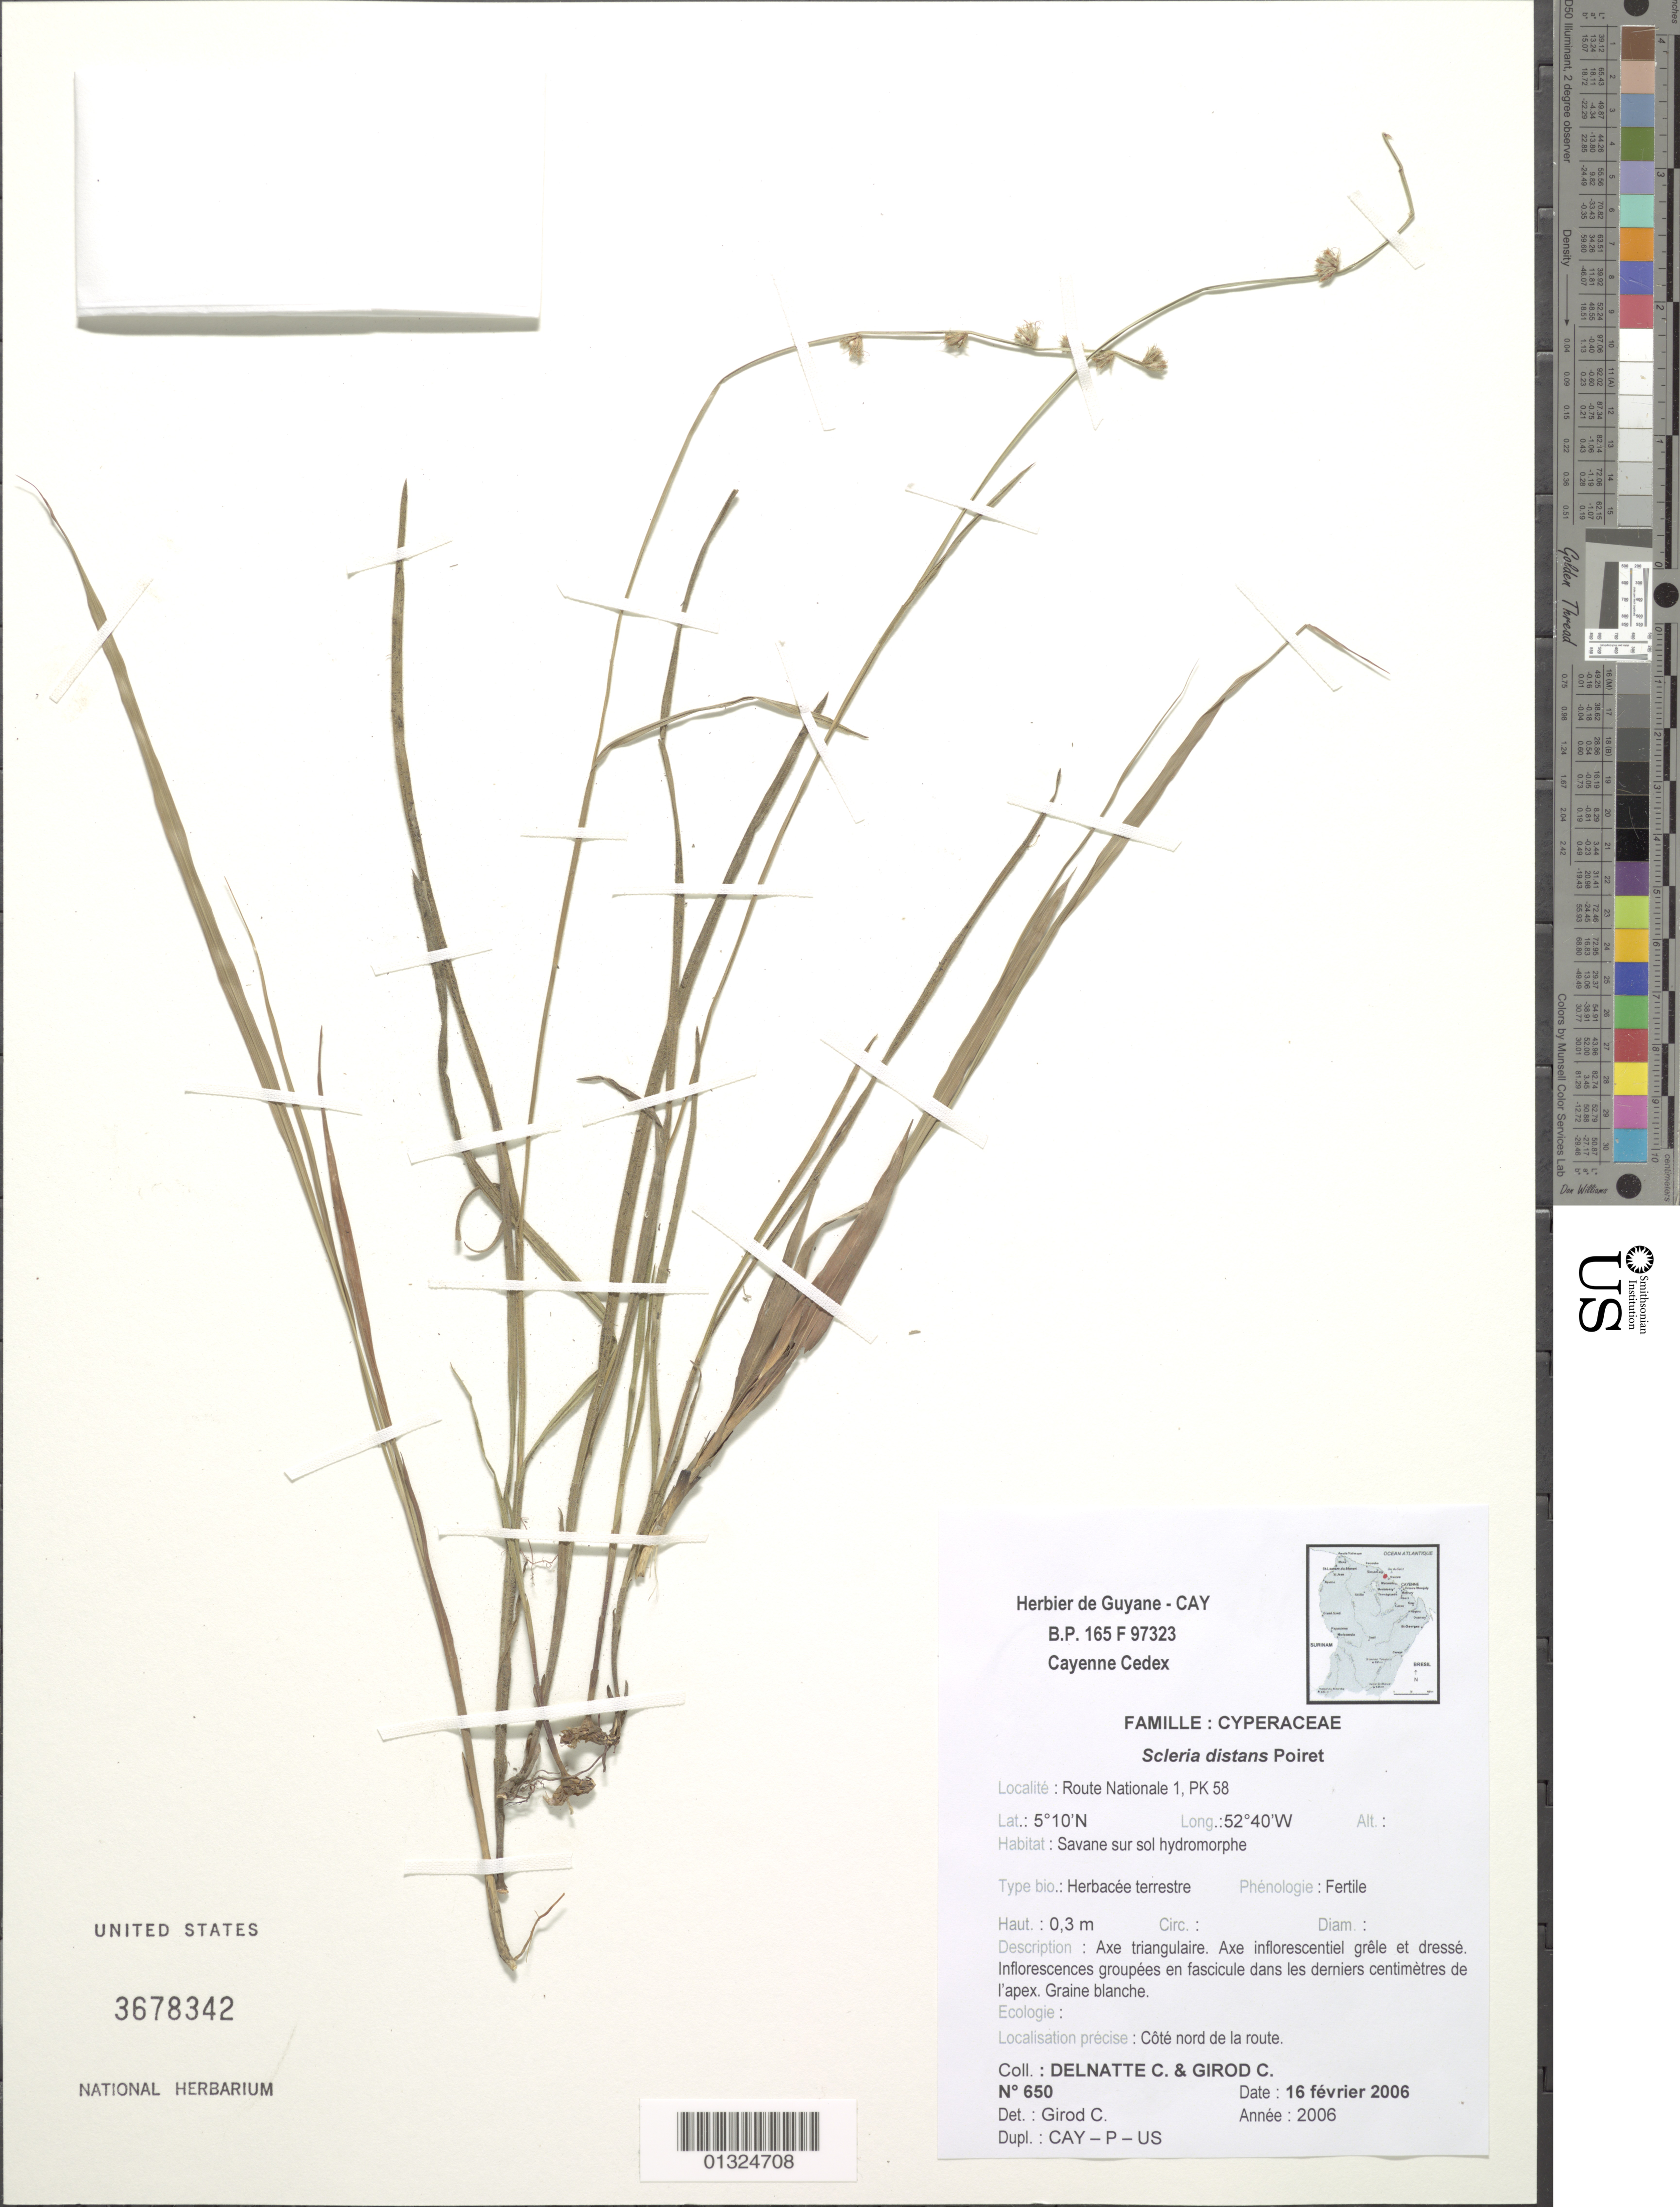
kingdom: Plantae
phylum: Tracheophyta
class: Liliopsida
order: Poales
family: Cyperaceae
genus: Scleria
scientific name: Scleria distans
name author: Poir.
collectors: C. Delnatte & C. Girod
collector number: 650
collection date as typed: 16 February 2006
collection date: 2006-02-16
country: French Guiana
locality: Route Nationale 1, PK 58; cote nord de la route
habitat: Savane sur sol hydromorphe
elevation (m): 0.4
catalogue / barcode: US 3678342